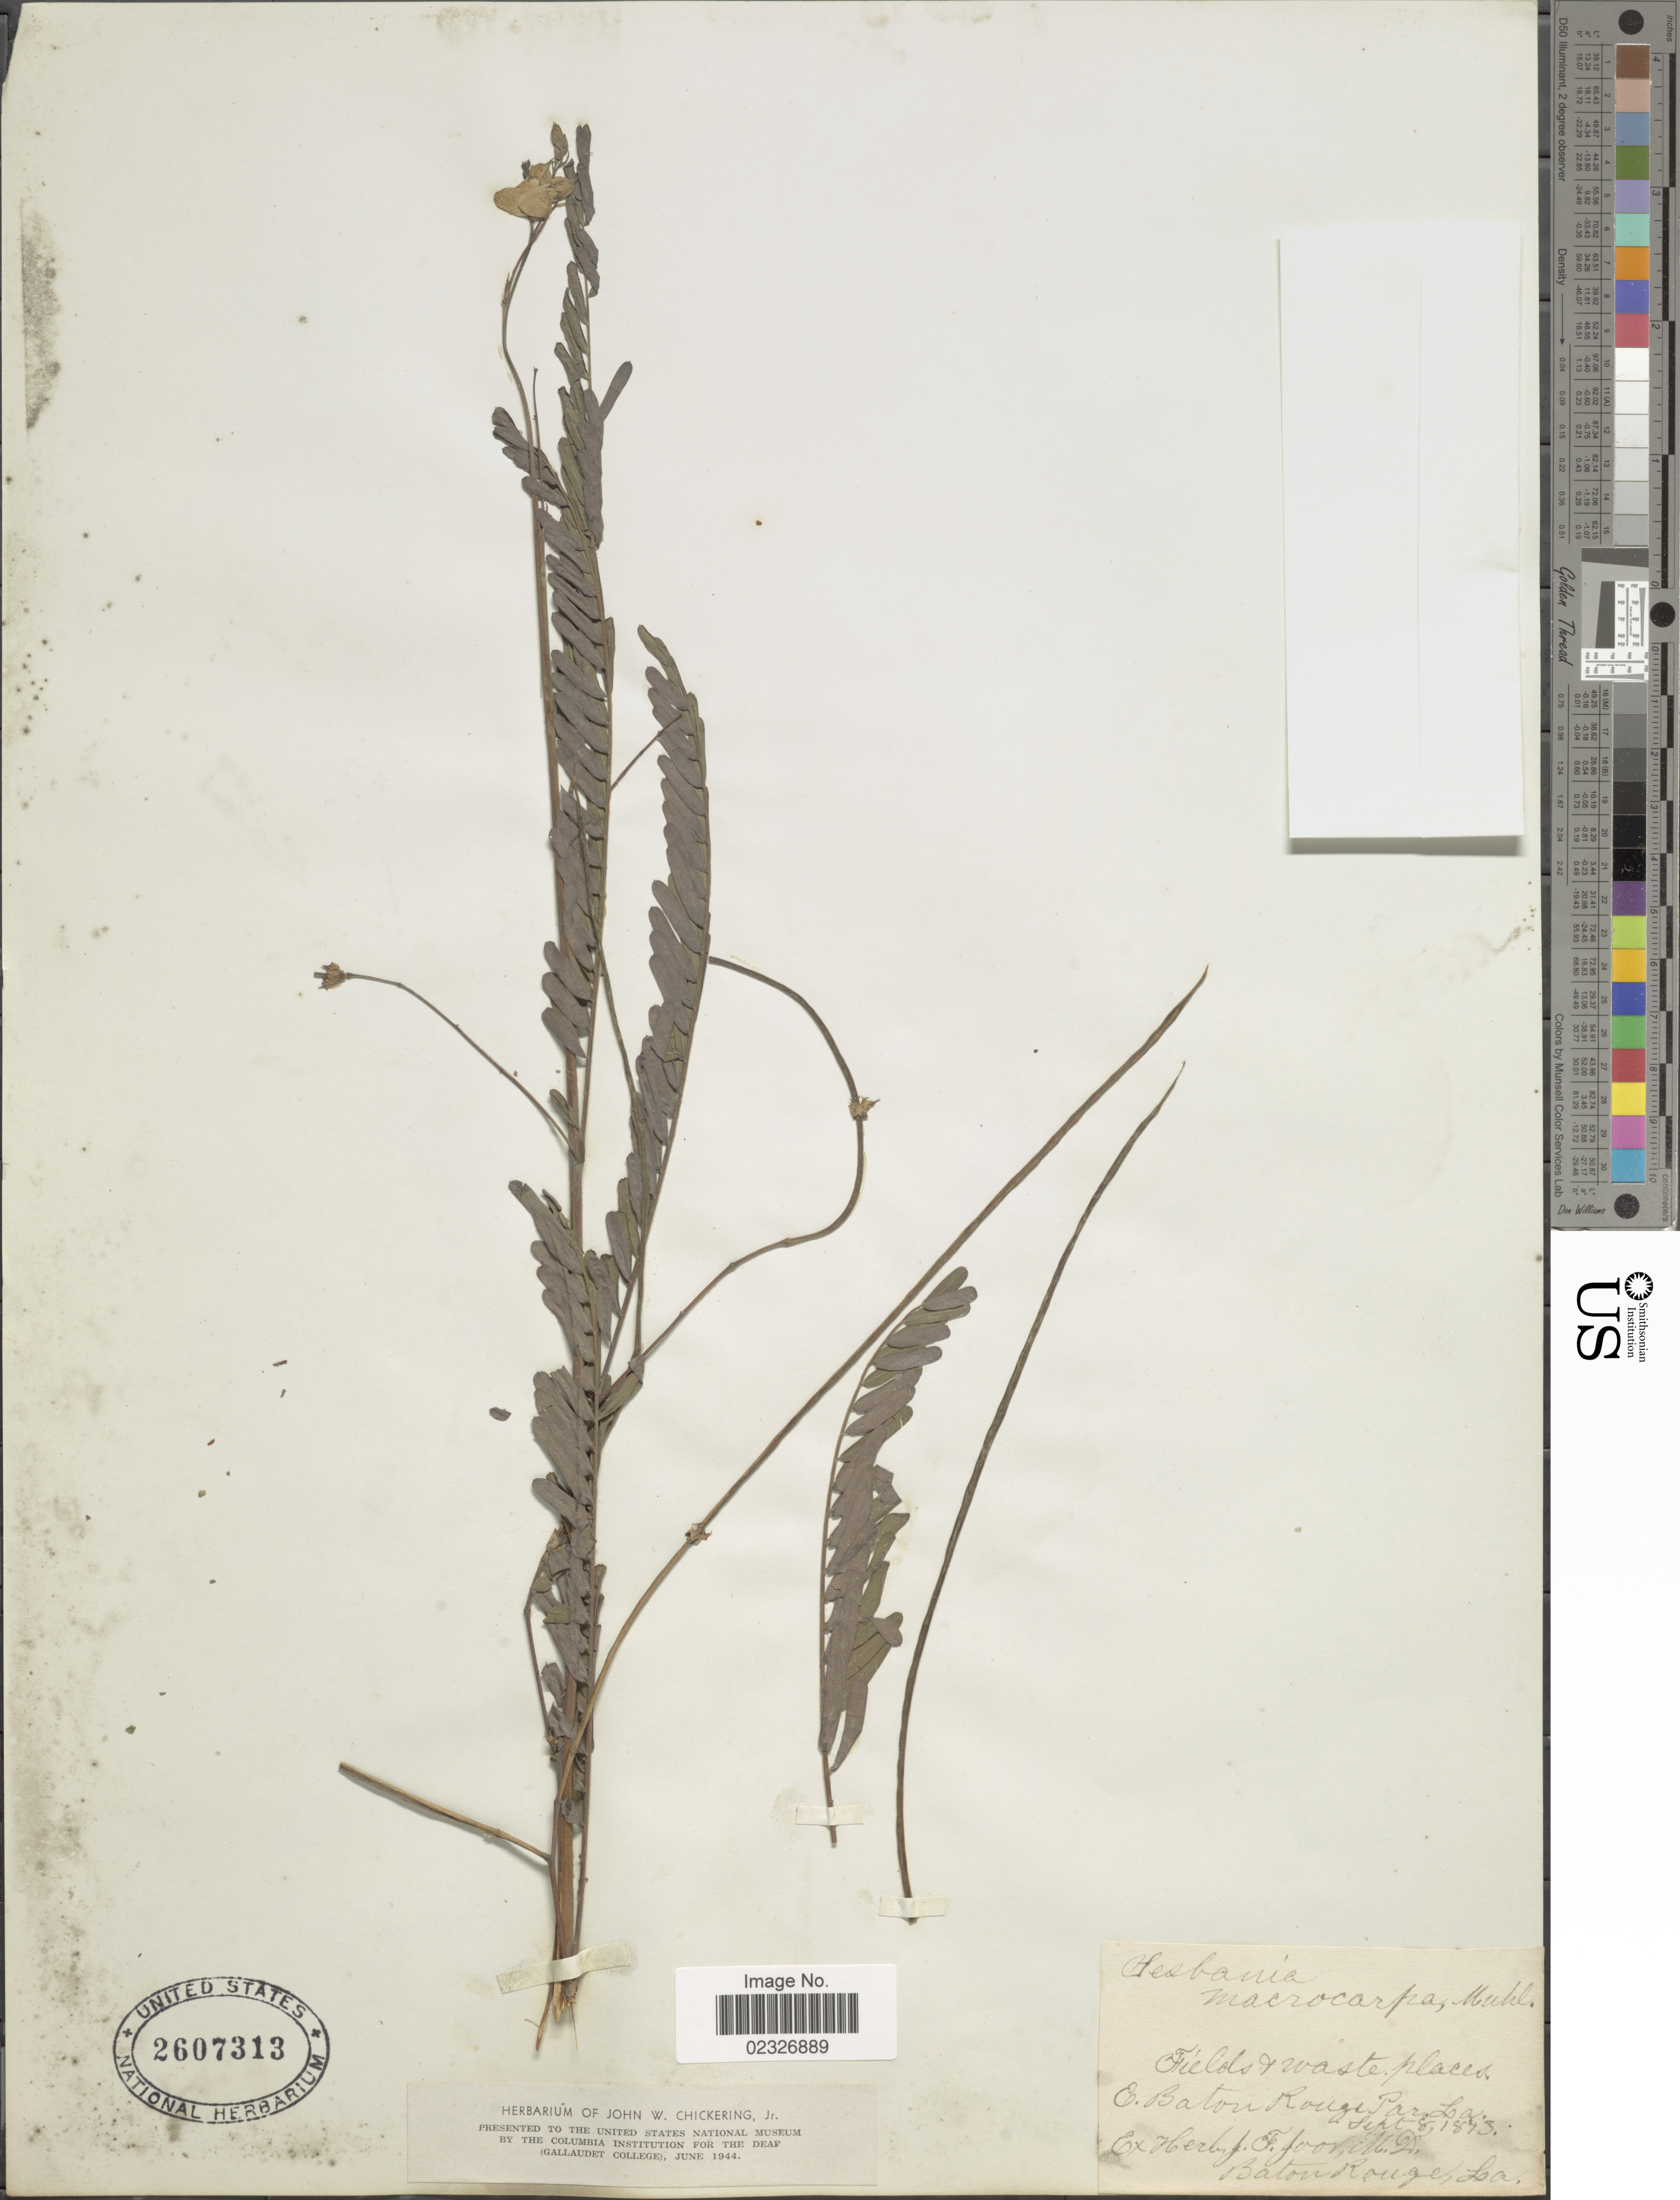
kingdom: Plantae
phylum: Tracheophyta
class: Magnoliopsida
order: Fabales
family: Fabaceae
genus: Sesbania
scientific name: Sesbania emerus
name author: (Aubl.) Urb.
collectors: ex herb. J.F. Joor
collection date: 1873-09-08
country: United States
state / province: Louisiana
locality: Baton Rouge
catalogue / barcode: US 2607313